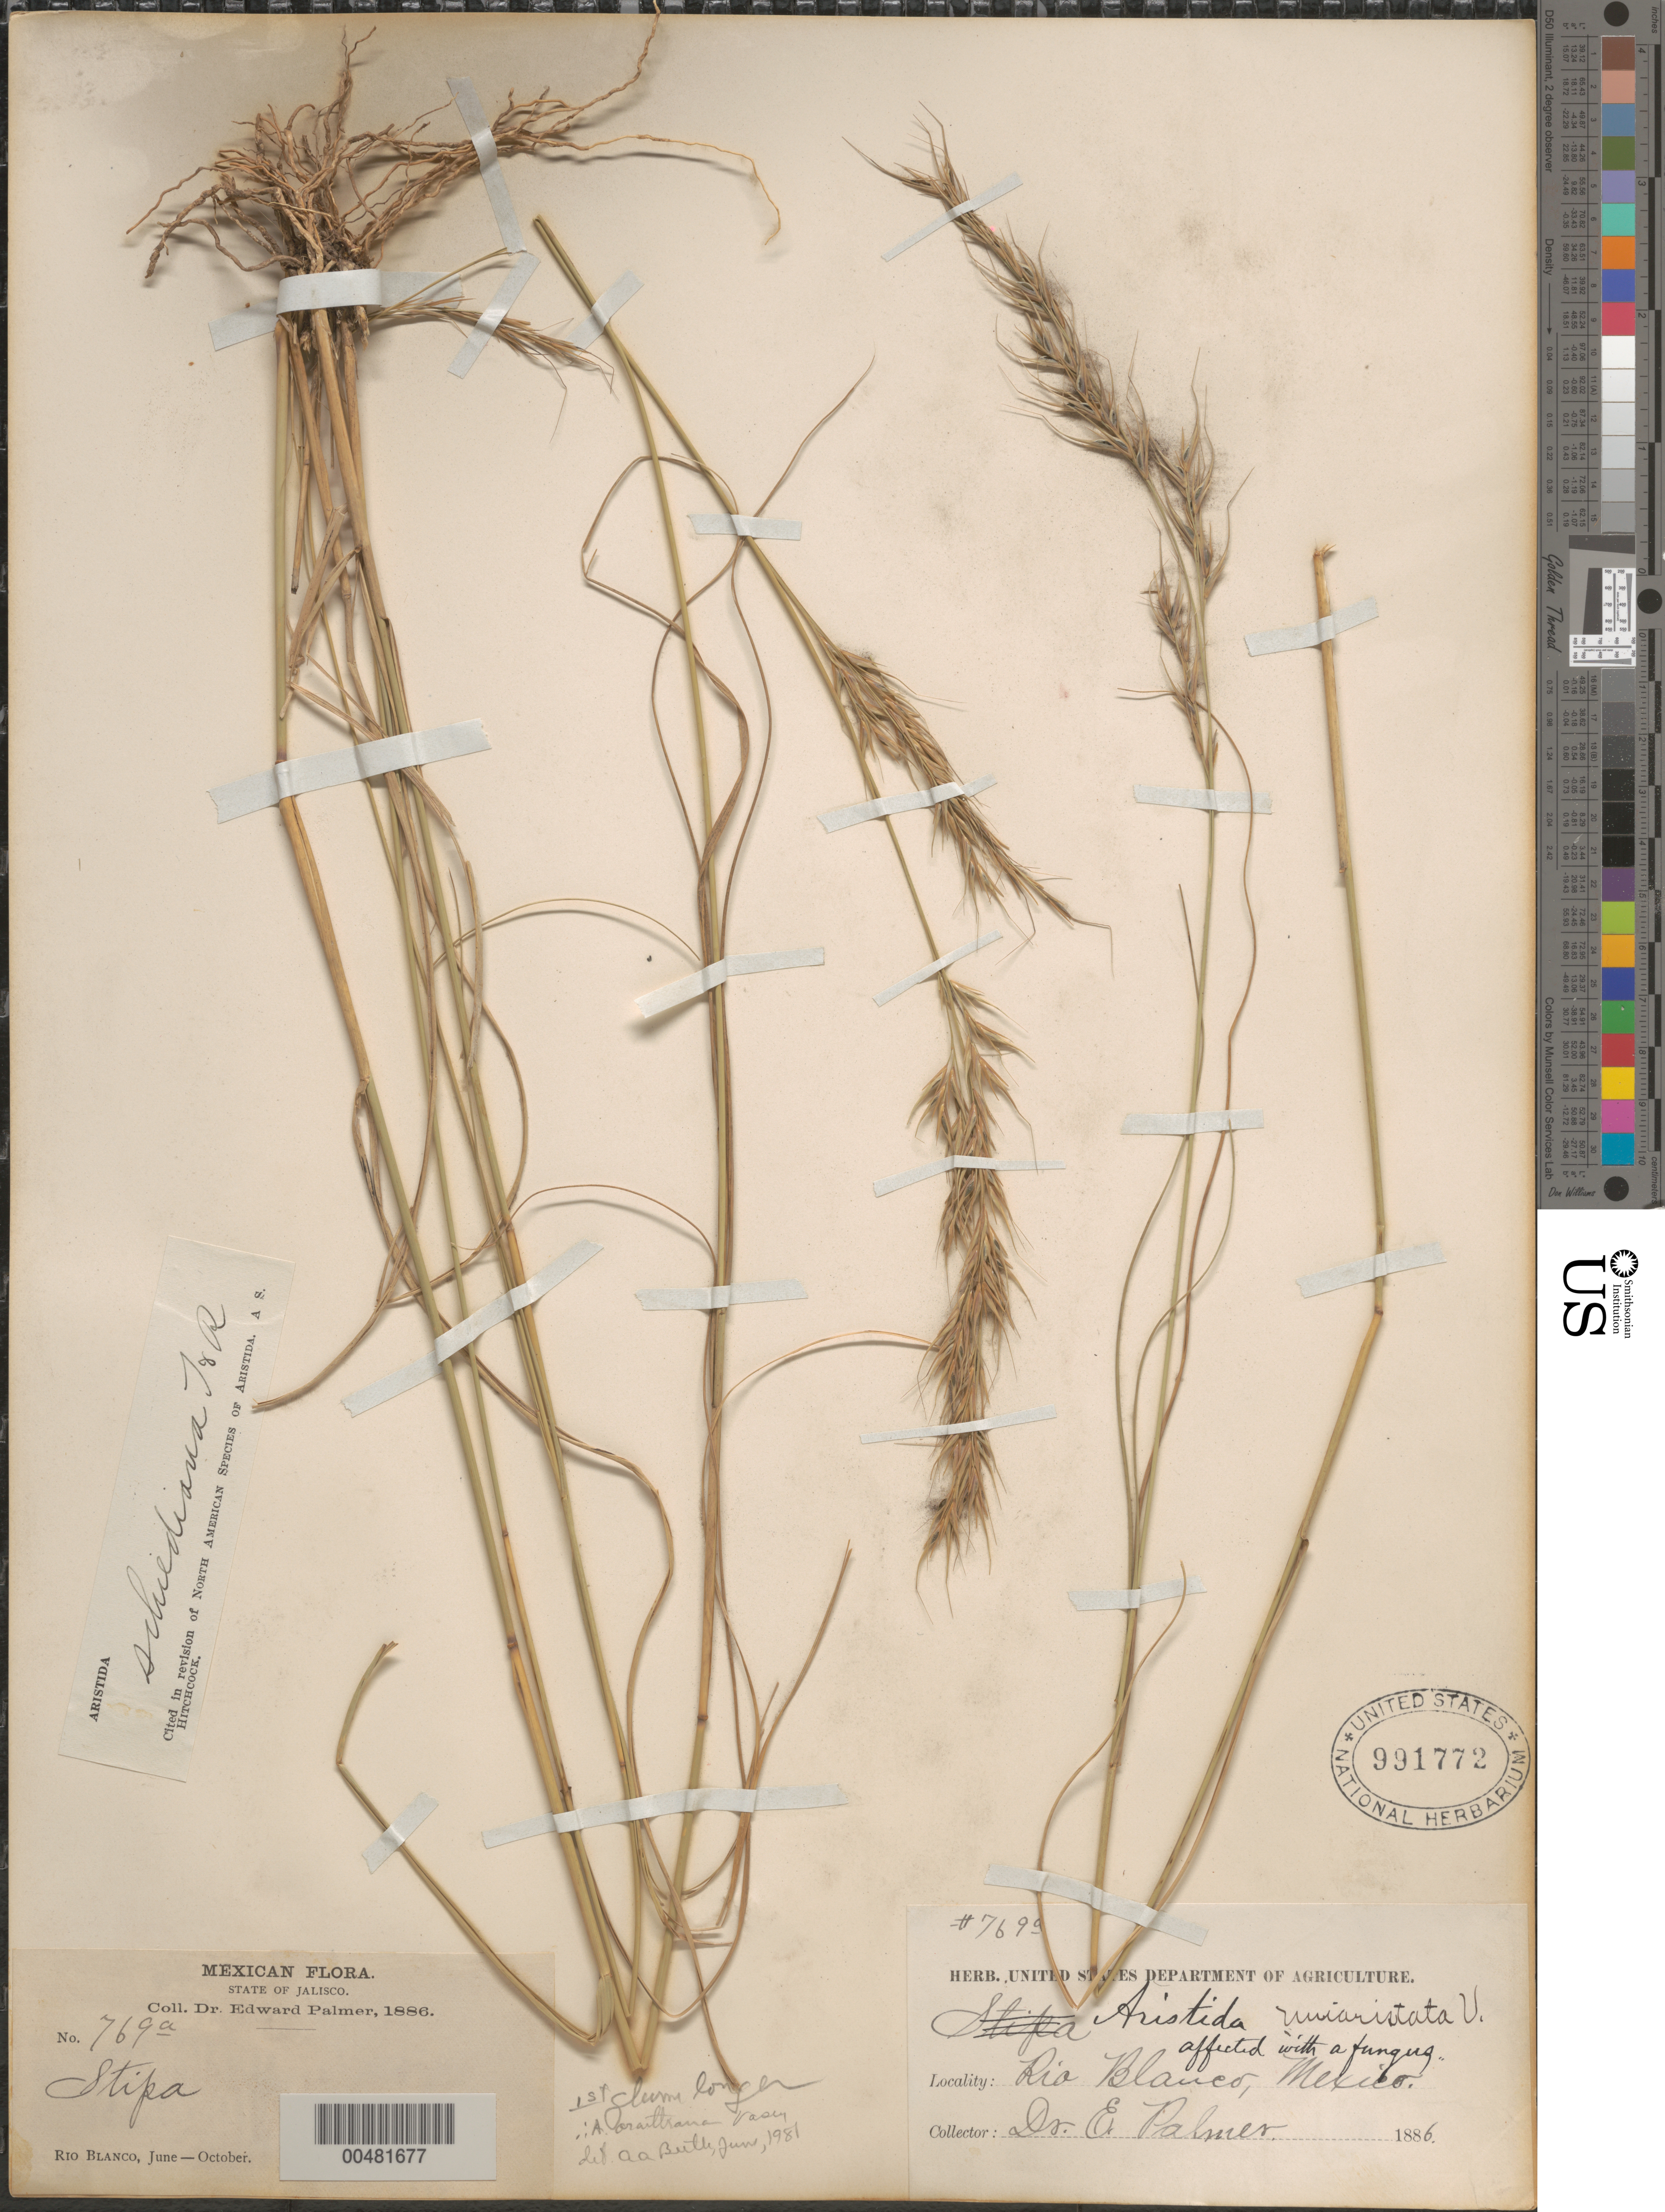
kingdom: Plantae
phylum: Tracheophyta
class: Liliopsida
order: Poales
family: Poaceae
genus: Aristida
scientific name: Aristida orcuttiana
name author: Vasey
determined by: Beetle, Alan A.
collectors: E. Palmer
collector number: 769a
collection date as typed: Jun 1886 to Oct 1886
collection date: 1886-06/1886-10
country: Mexico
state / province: Jalisco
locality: Rio Blanco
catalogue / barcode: US 991772